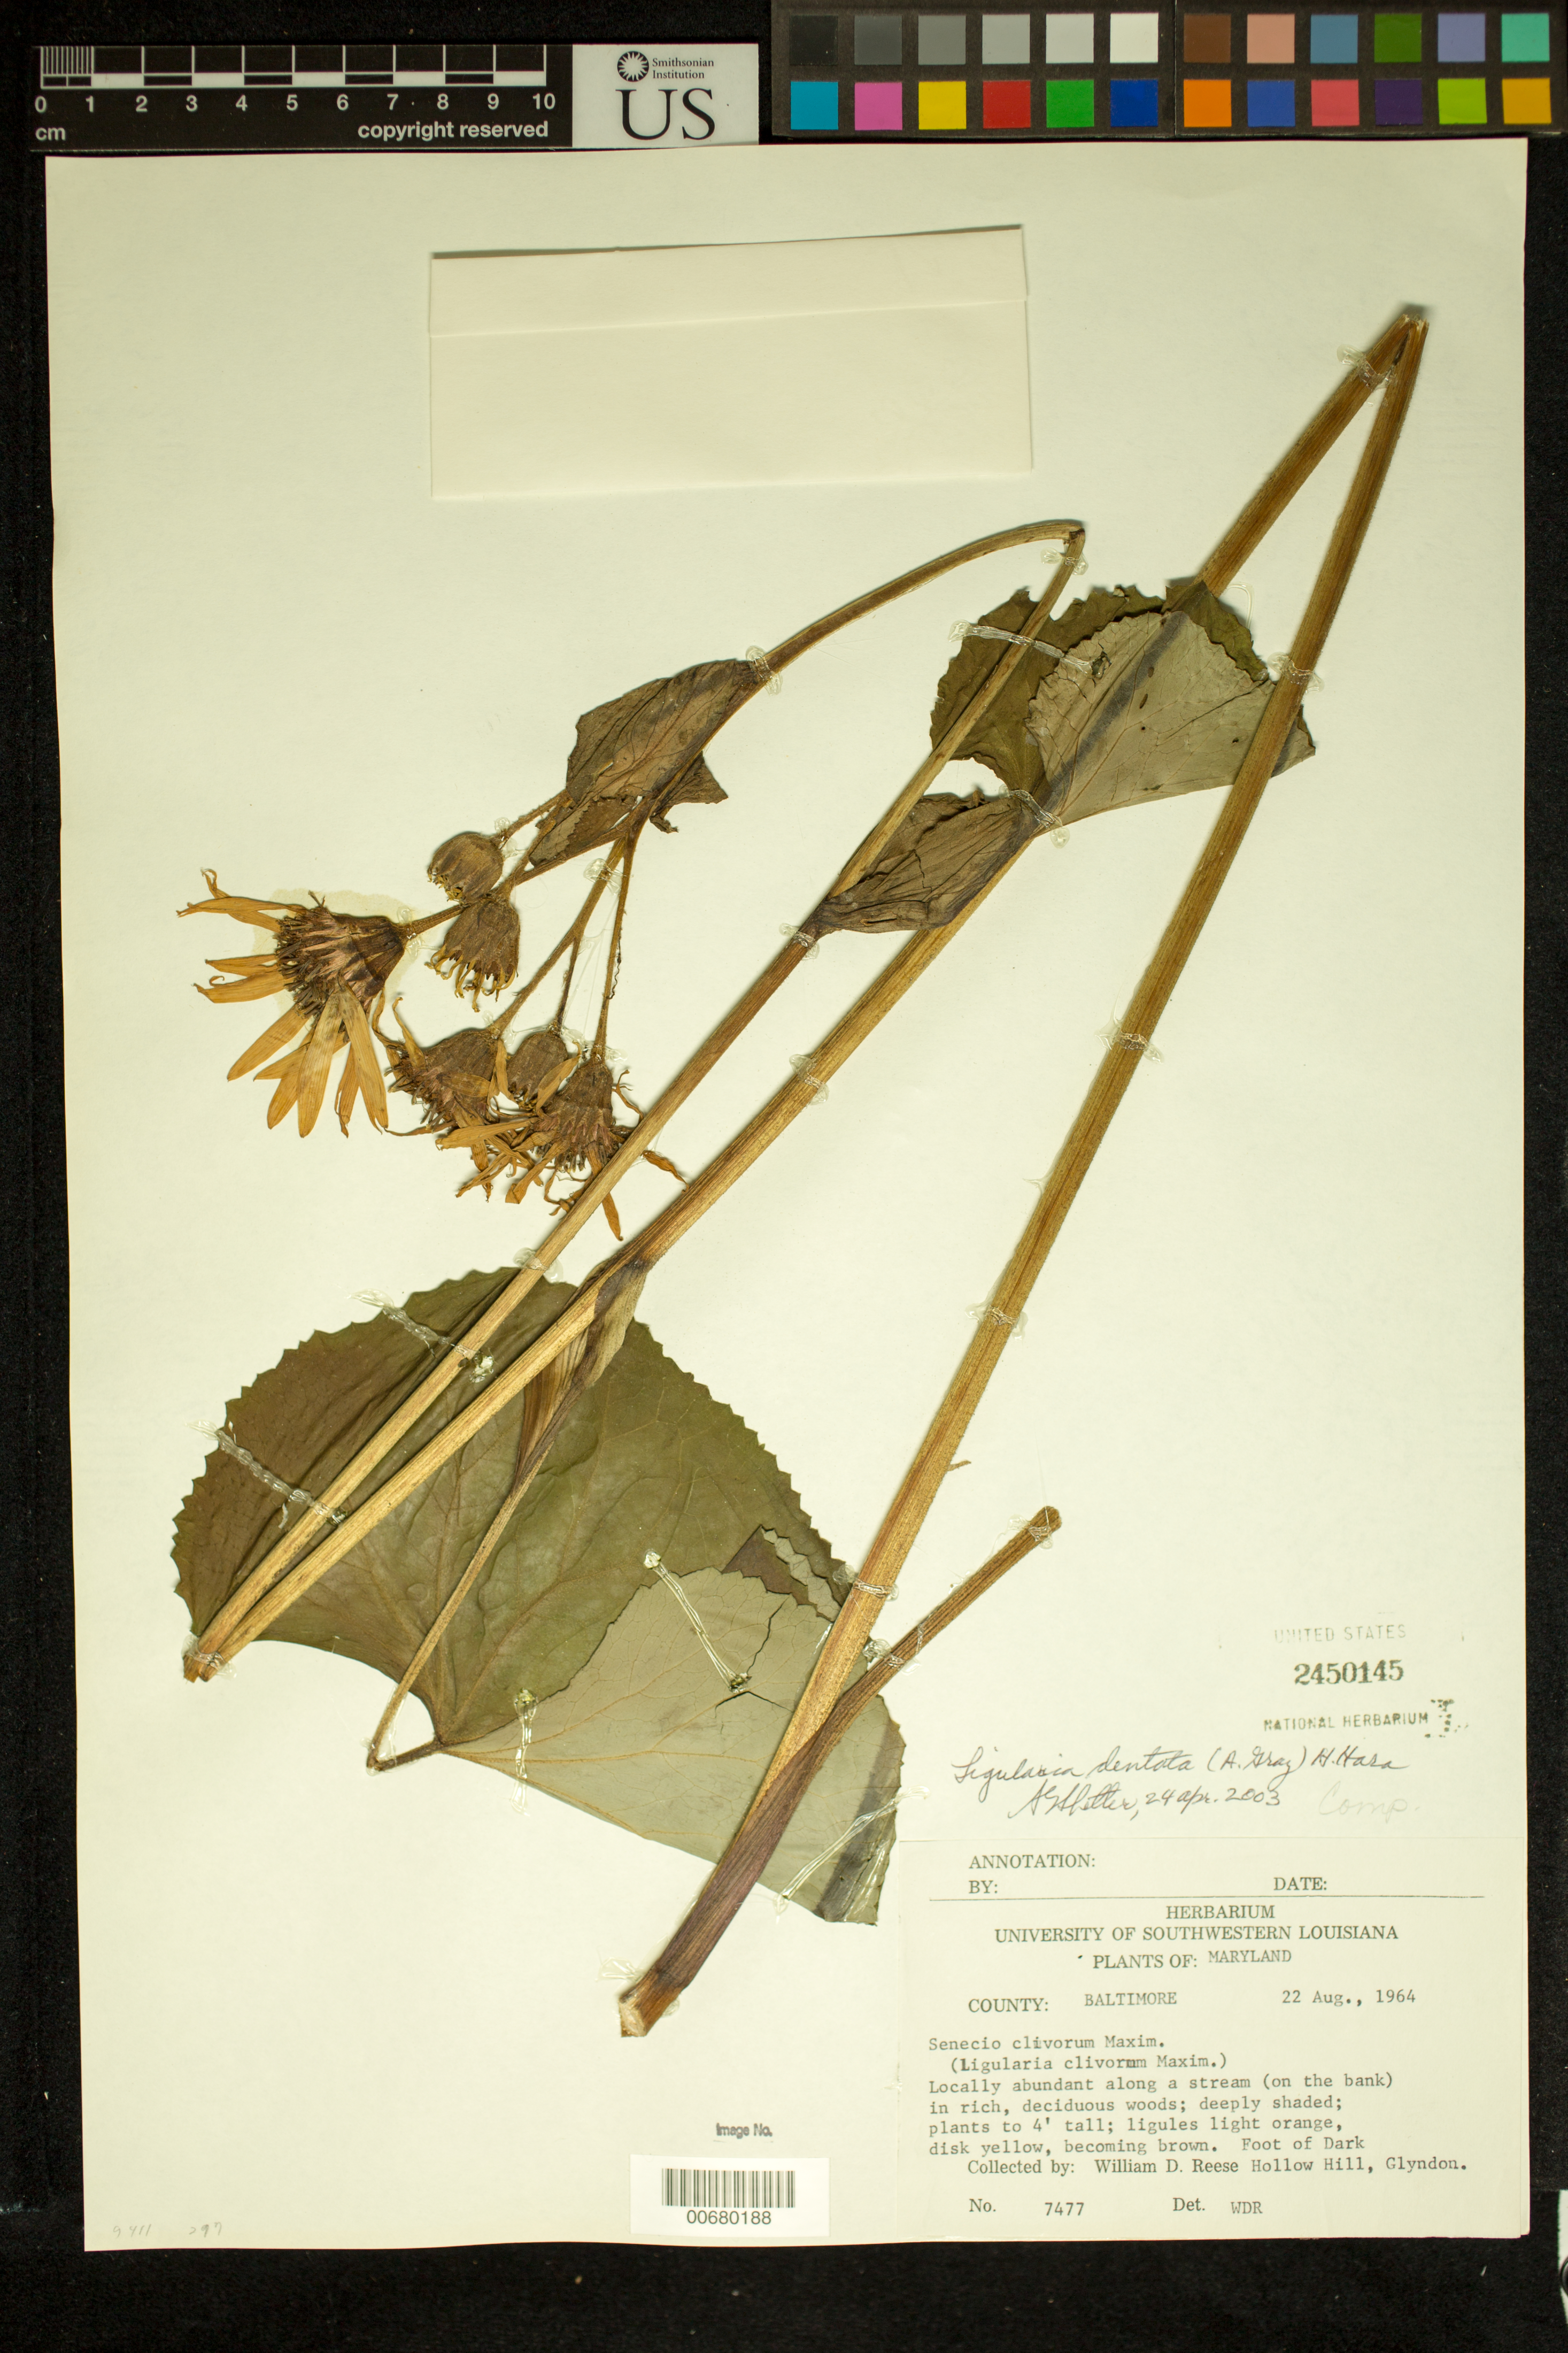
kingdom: Plantae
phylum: Tracheophyta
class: Magnoliopsida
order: Asterales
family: Asteraceae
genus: Ligularia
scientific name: Ligularia dentata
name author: (A. Gray) H. Hara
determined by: Shetler, Stanwyn G., (US), NMNH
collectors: W. Reese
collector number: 7477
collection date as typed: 22 Aug., 1964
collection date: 1964-08-22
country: United States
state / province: Maryland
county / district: Baltimore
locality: Glyndon, Hollow Hill.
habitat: Locally abundant in stream (on the bank) in rich deciduous woods. Deeply shaded.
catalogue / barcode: US 2450145